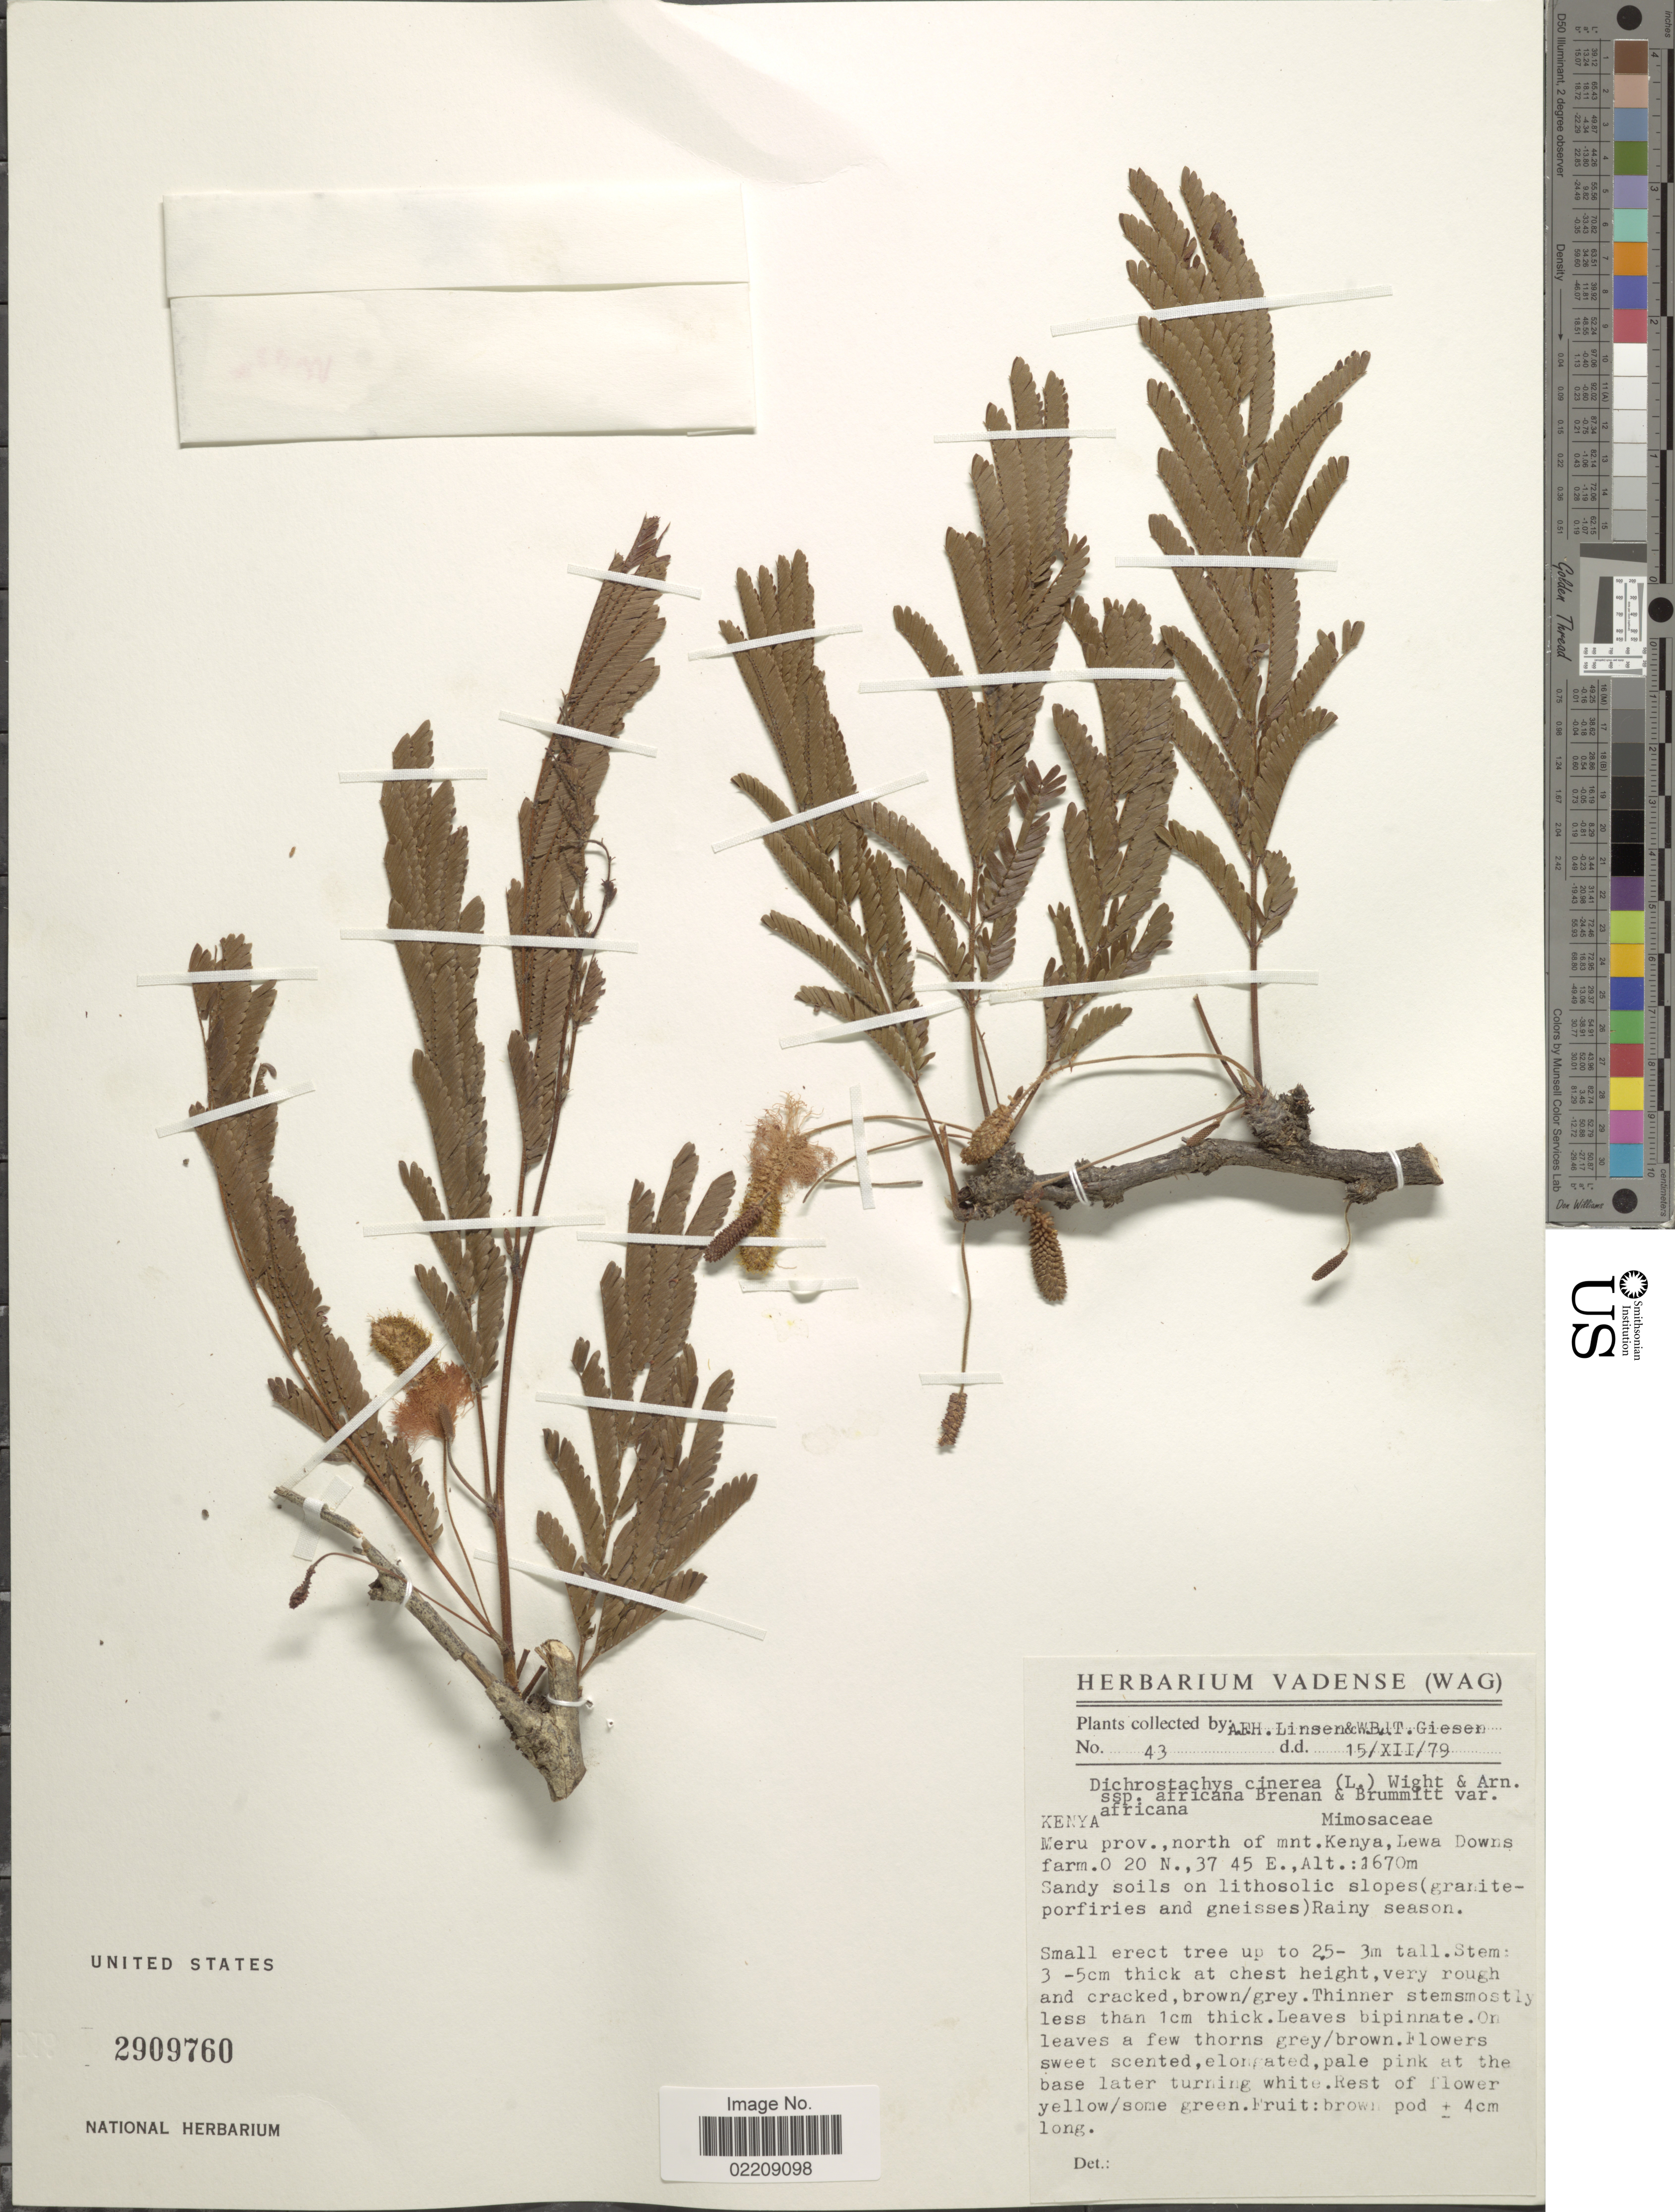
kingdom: Plantae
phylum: Tracheophyta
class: Magnoliopsida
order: Fabales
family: Fabaceae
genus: Dichrostachys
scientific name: Dichrostachys cinerea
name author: (L.) Wight & Arn.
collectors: A. Linsen & W. Giesen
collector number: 43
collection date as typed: Transcribed d/m/y: 15/12/79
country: Kenya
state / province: Meru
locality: North of mnt. Kenya, Lewa Downs farm. Sandy soils on lithosolic slopes (granites-porfiries and gneisses) Rainy season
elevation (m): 1670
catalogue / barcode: US 299760